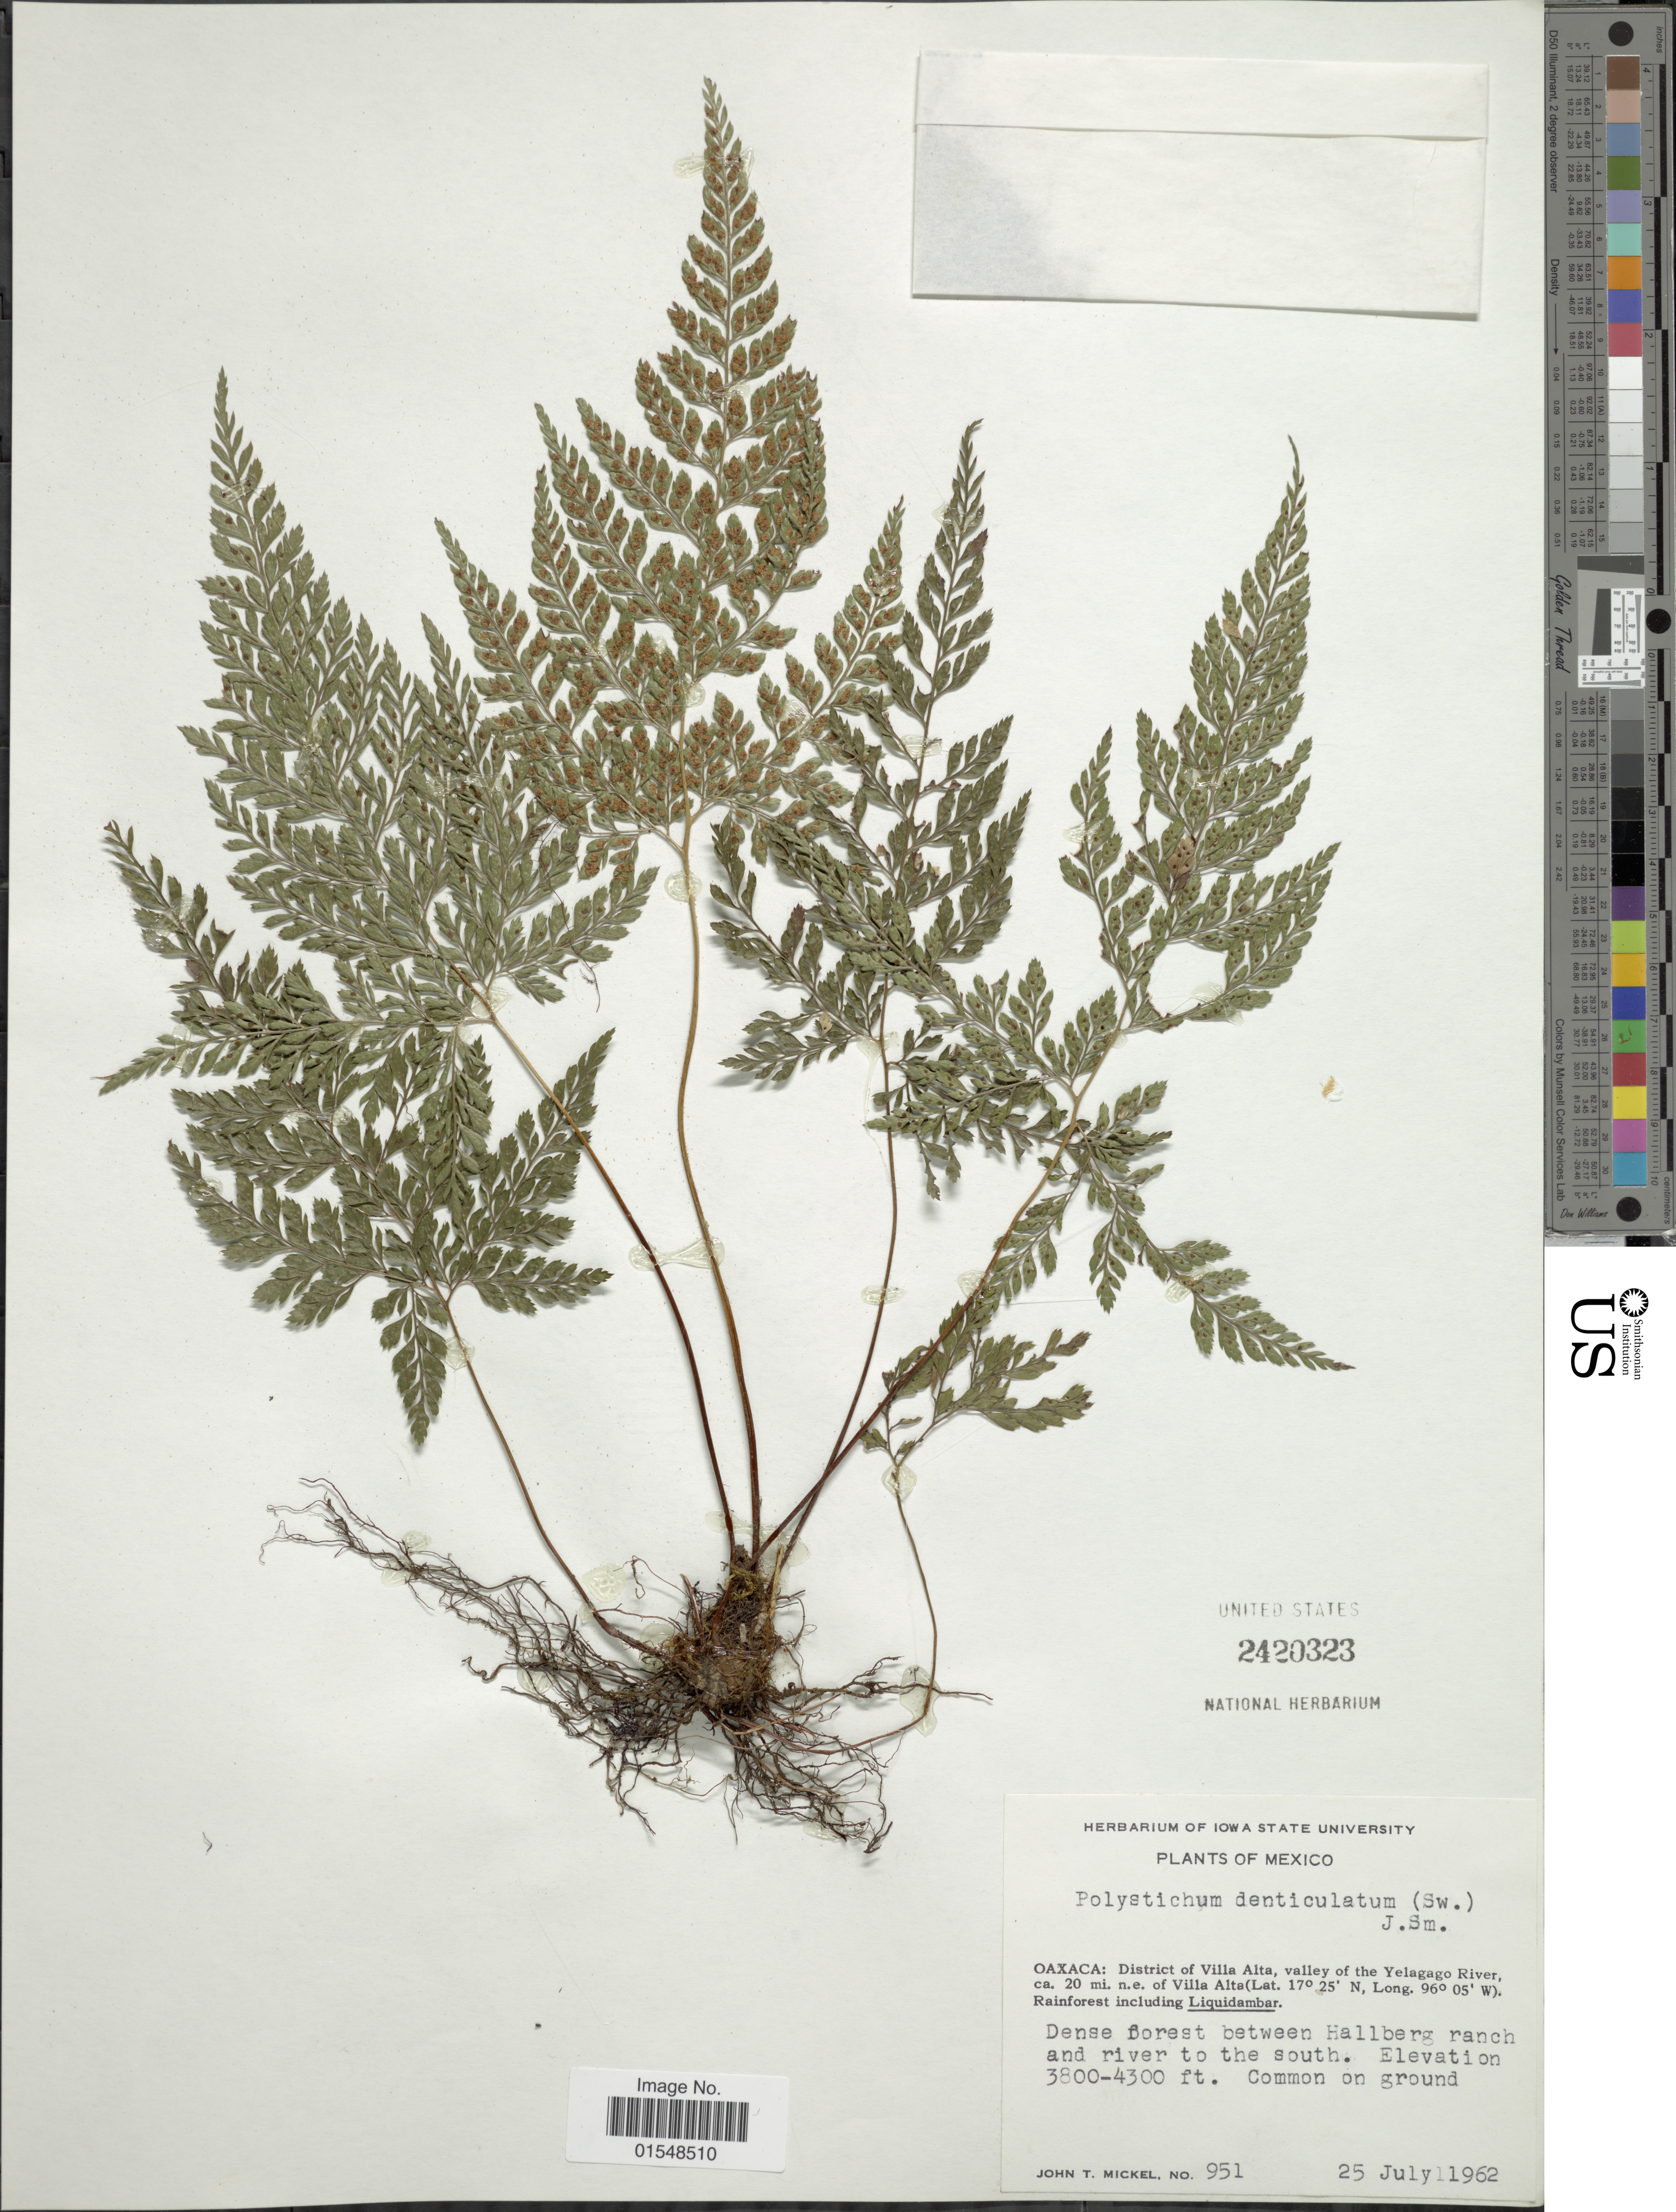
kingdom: Plantae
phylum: Tracheophyta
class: Polypodiopsida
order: Polypodiales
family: Dryopteridaceae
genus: Arachniodes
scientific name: Arachniodes denticulata var. jucunda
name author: (Fée) Lellinger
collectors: J. T. Mickel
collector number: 951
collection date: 1962-07-25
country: Mexico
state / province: Oaxaca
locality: District of Villia Alta, valley of the Yelagago River, ca. 20 mi. n. e. of Villa Alta, dense forest between Hallberg ranch and river to the south.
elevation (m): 1158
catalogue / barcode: US 2420323